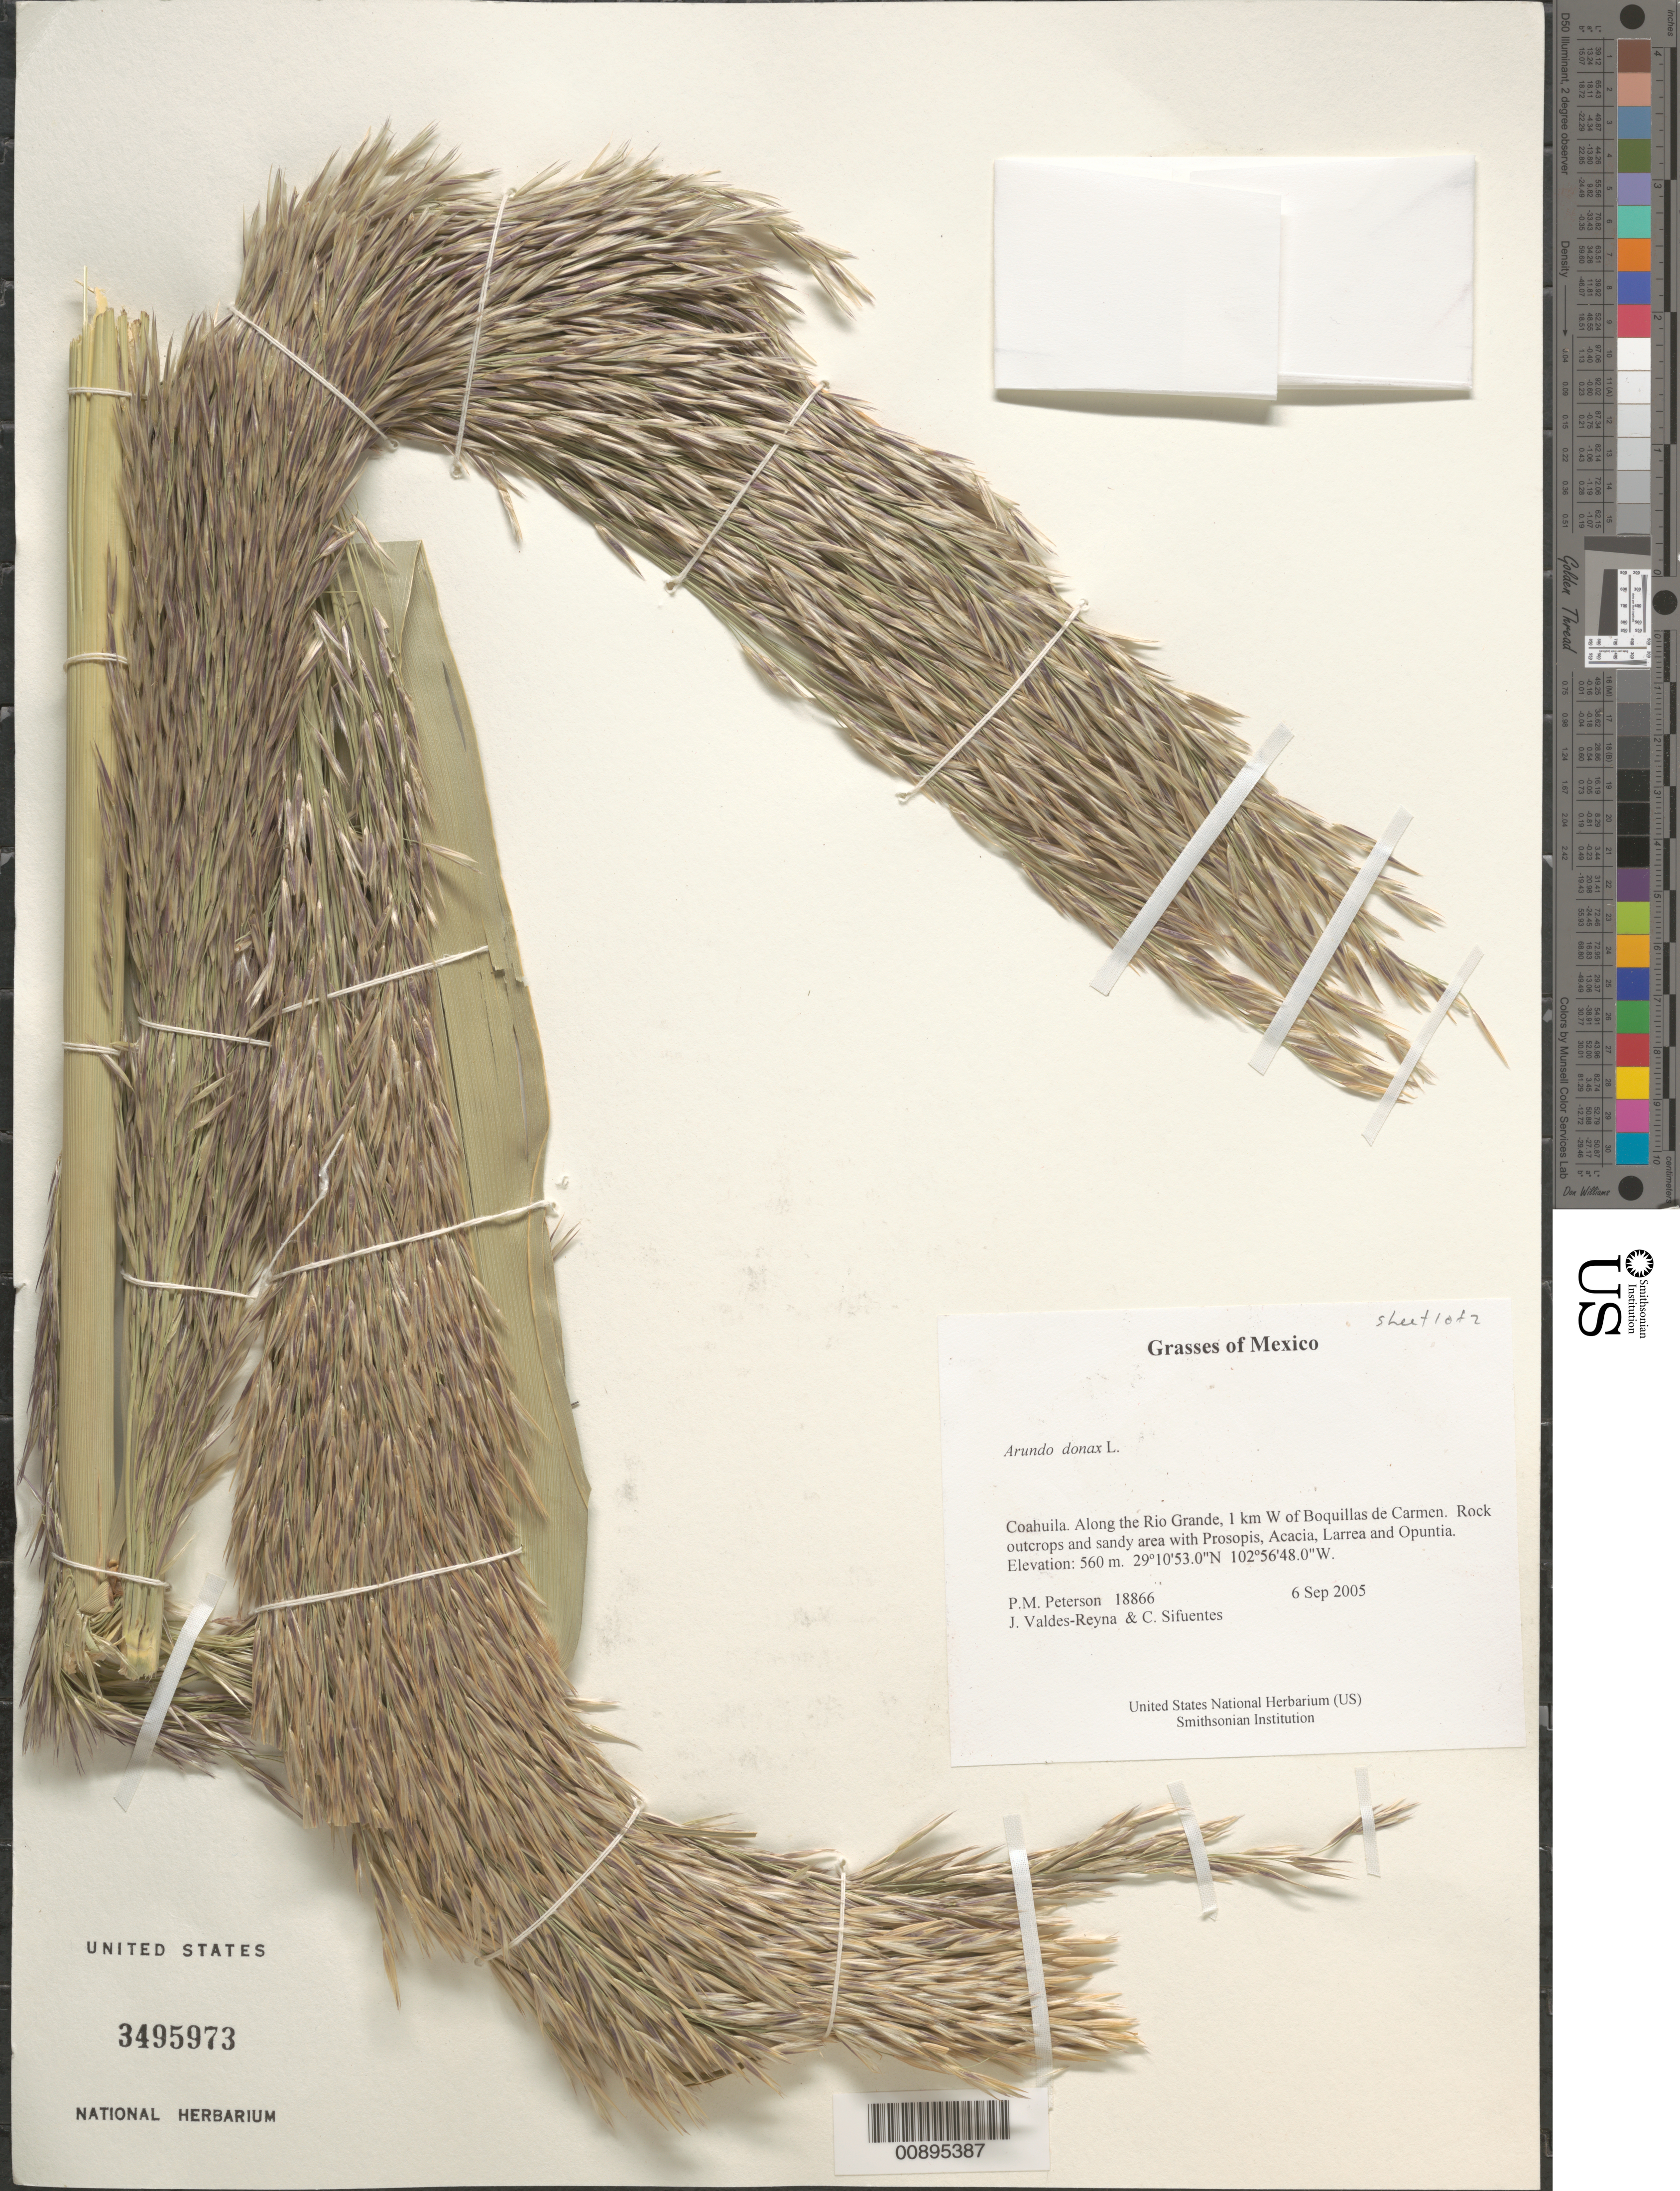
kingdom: Plantae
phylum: Tracheophyta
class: Liliopsida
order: Poales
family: Poaceae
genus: Arundo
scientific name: Arundo donax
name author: L.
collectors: P. M. Peterson, J. Valdés-Reyna & C. Sifuentes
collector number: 18866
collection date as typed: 06 Sep 2005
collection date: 2005-09-06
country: Mexico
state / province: Coahuila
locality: Along the Rio Grande, 1 km W of Boquillas de Carmen. Rock outcrops and sandy area with Prosopis, Acacia, Larrea and Opuntia.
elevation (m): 560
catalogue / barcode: US 3495973